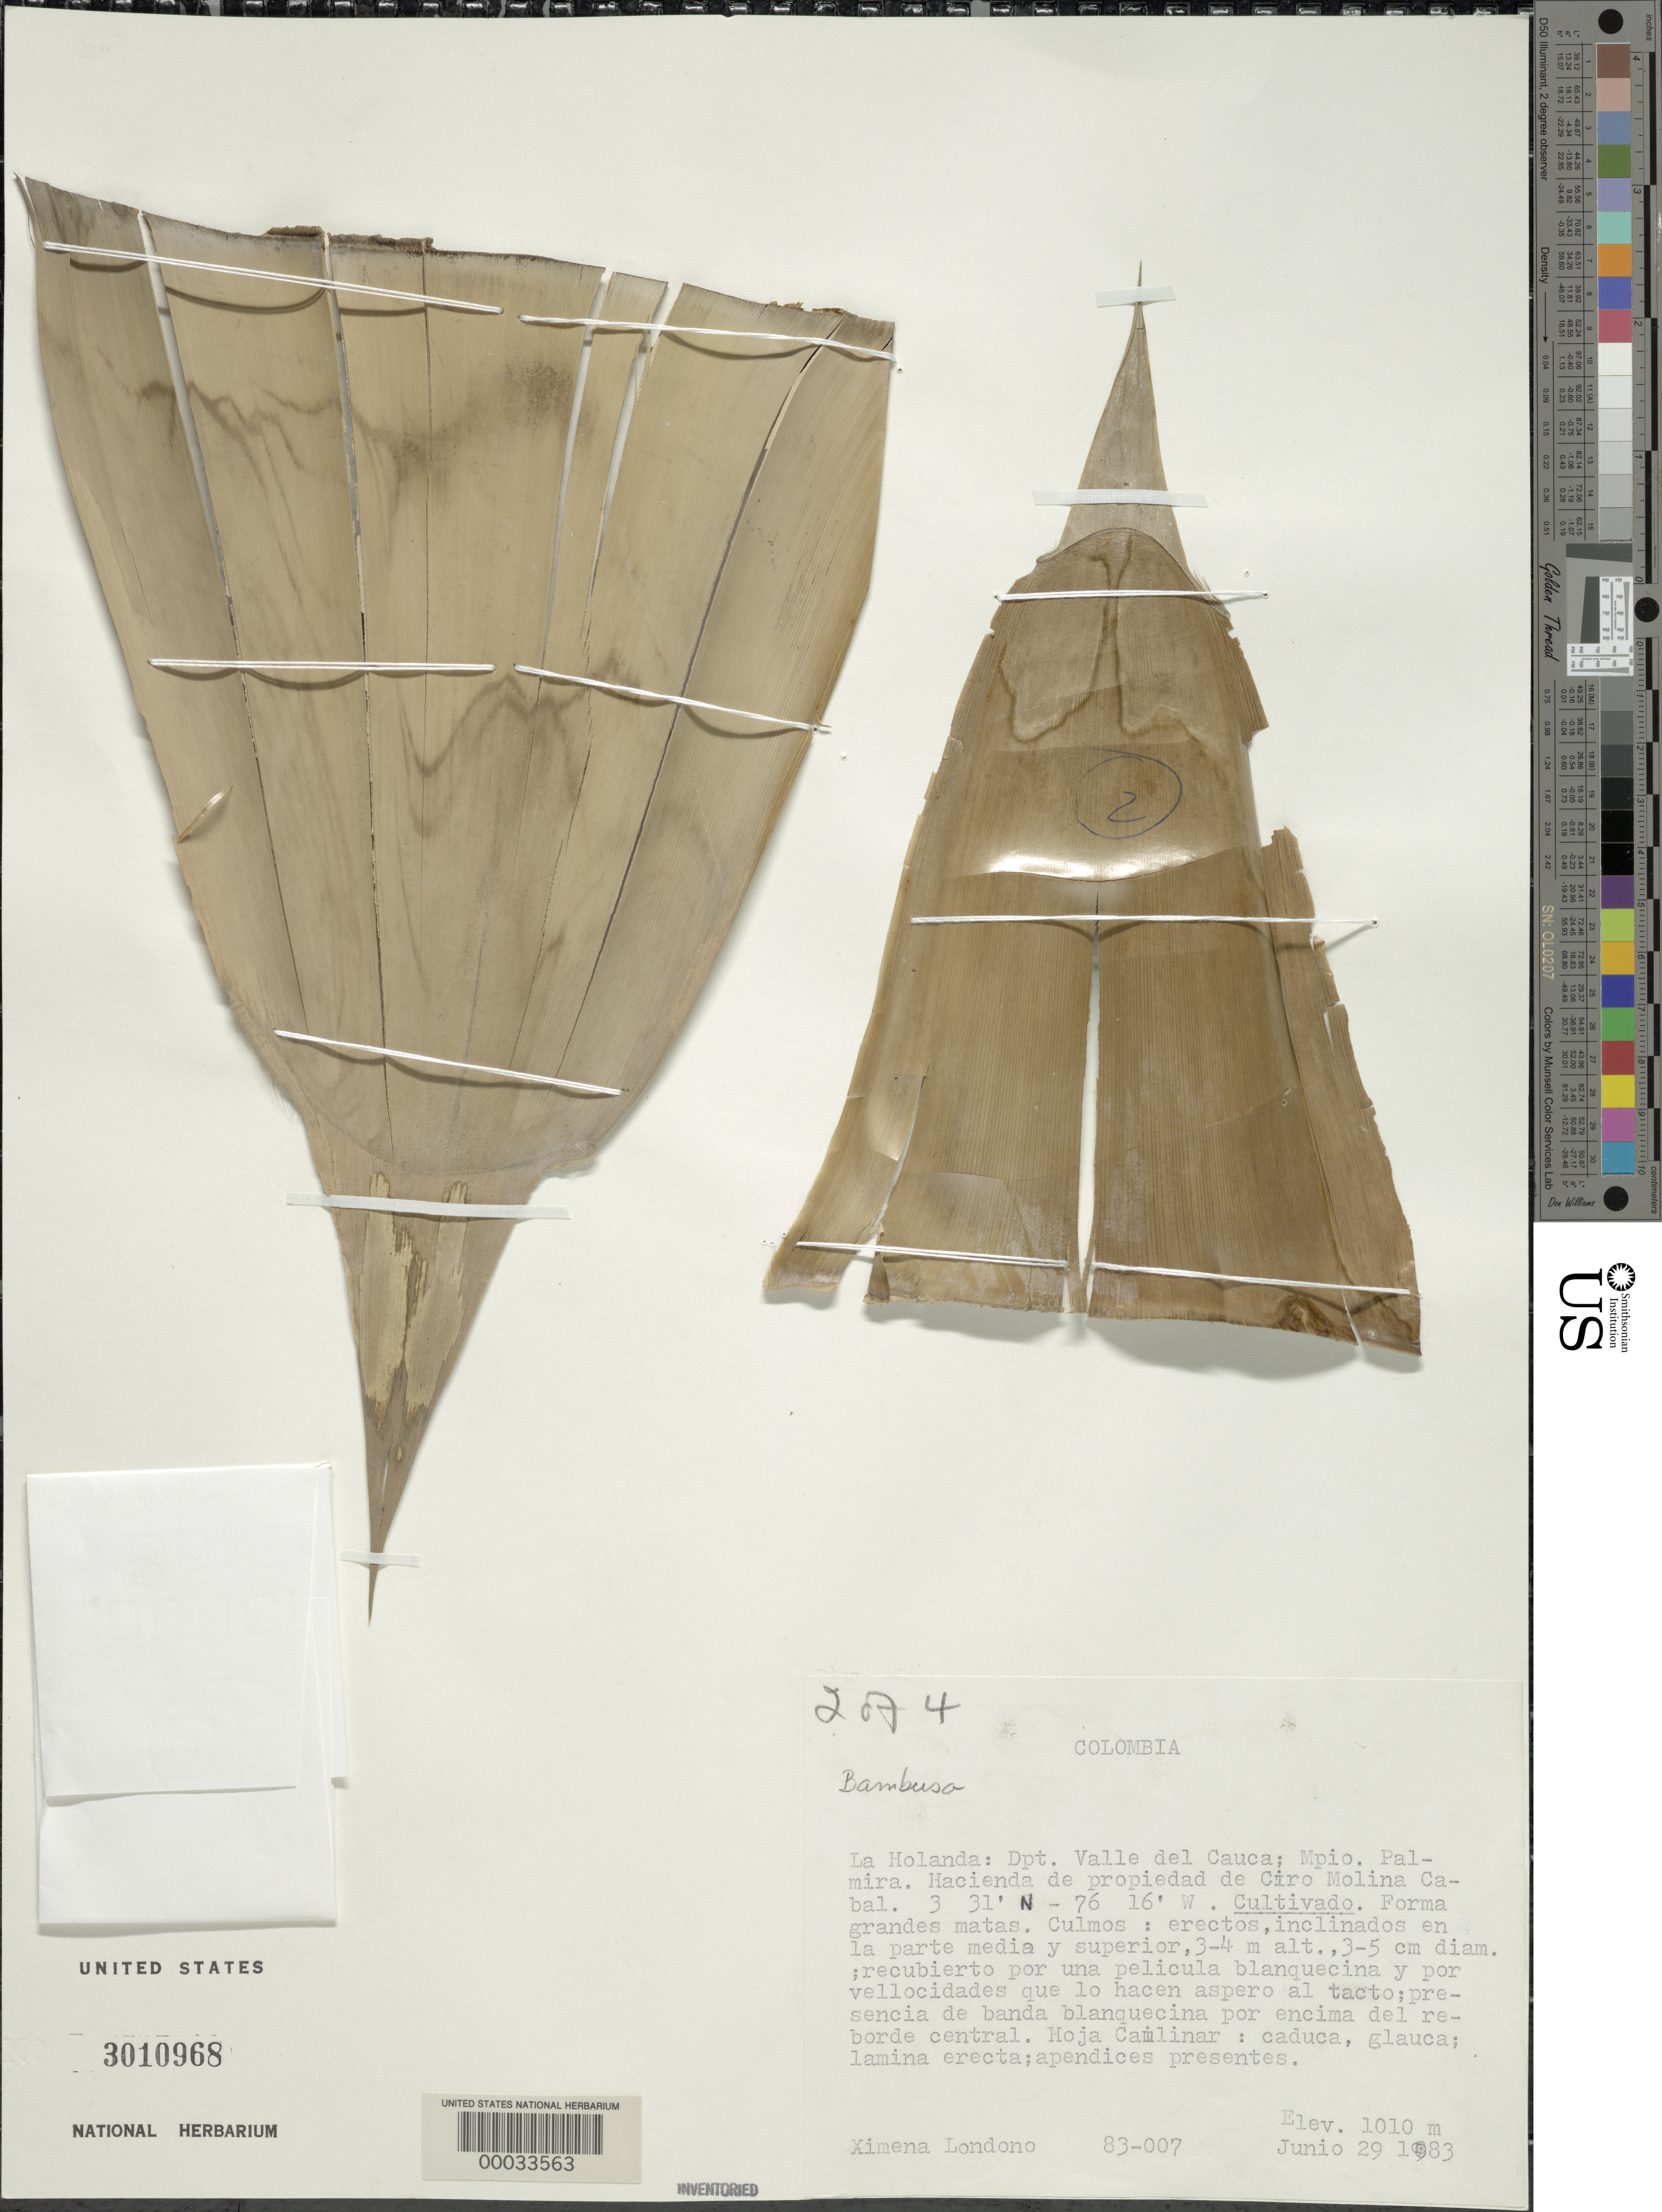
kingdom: Plantae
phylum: Tracheophyta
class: Liliopsida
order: Poales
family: Poaceae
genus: Bambusa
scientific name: Bambusa sp.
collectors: X. Londoño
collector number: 83-007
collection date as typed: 28 Jun 1983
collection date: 1983-06-28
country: Colombia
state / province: Cauca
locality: La Holanda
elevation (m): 1010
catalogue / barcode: US 3010968